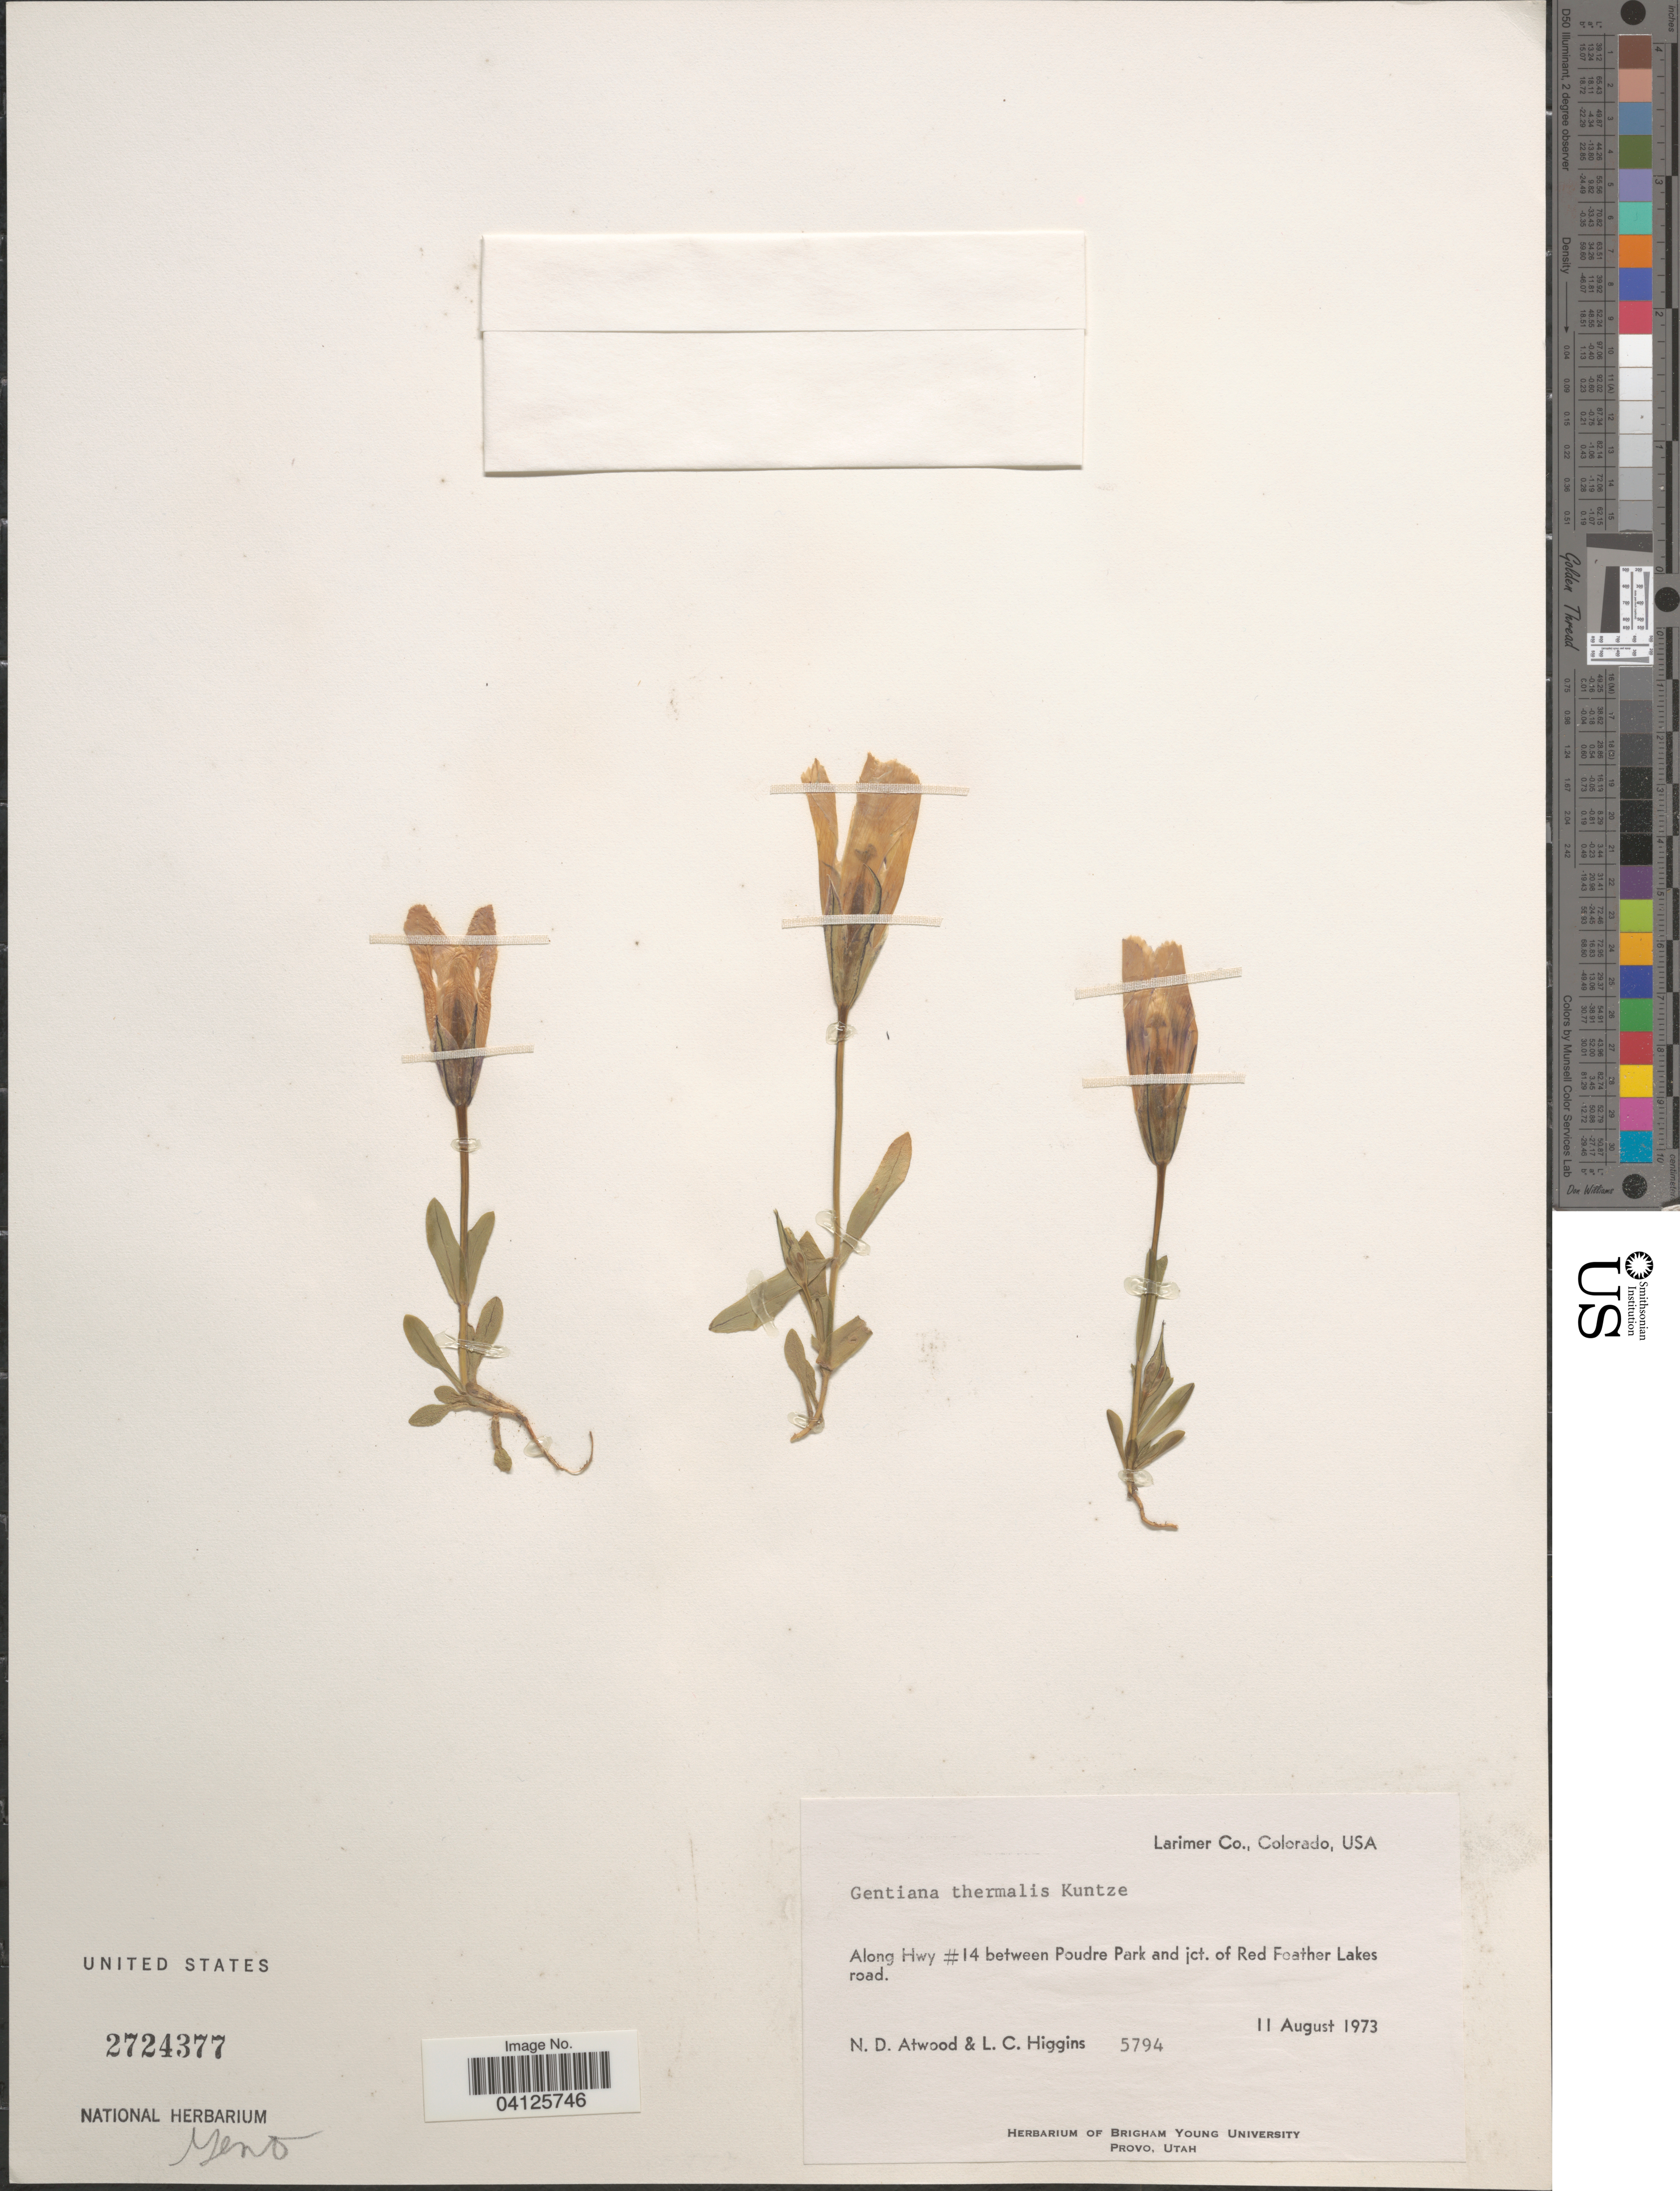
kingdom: Plantae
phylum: Tracheophyta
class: Magnoliopsida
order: Gentianales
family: Gentianaceae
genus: Gentiana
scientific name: Gentiana thermalis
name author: Kuntze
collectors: N. Atwood & L. Higgins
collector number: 5794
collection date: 1973-08-11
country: United States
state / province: Colorado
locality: Larimer Co. Along Hwy #14 between Poudre Park and jct. of Red Feather Lakes road.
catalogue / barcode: US 2724377